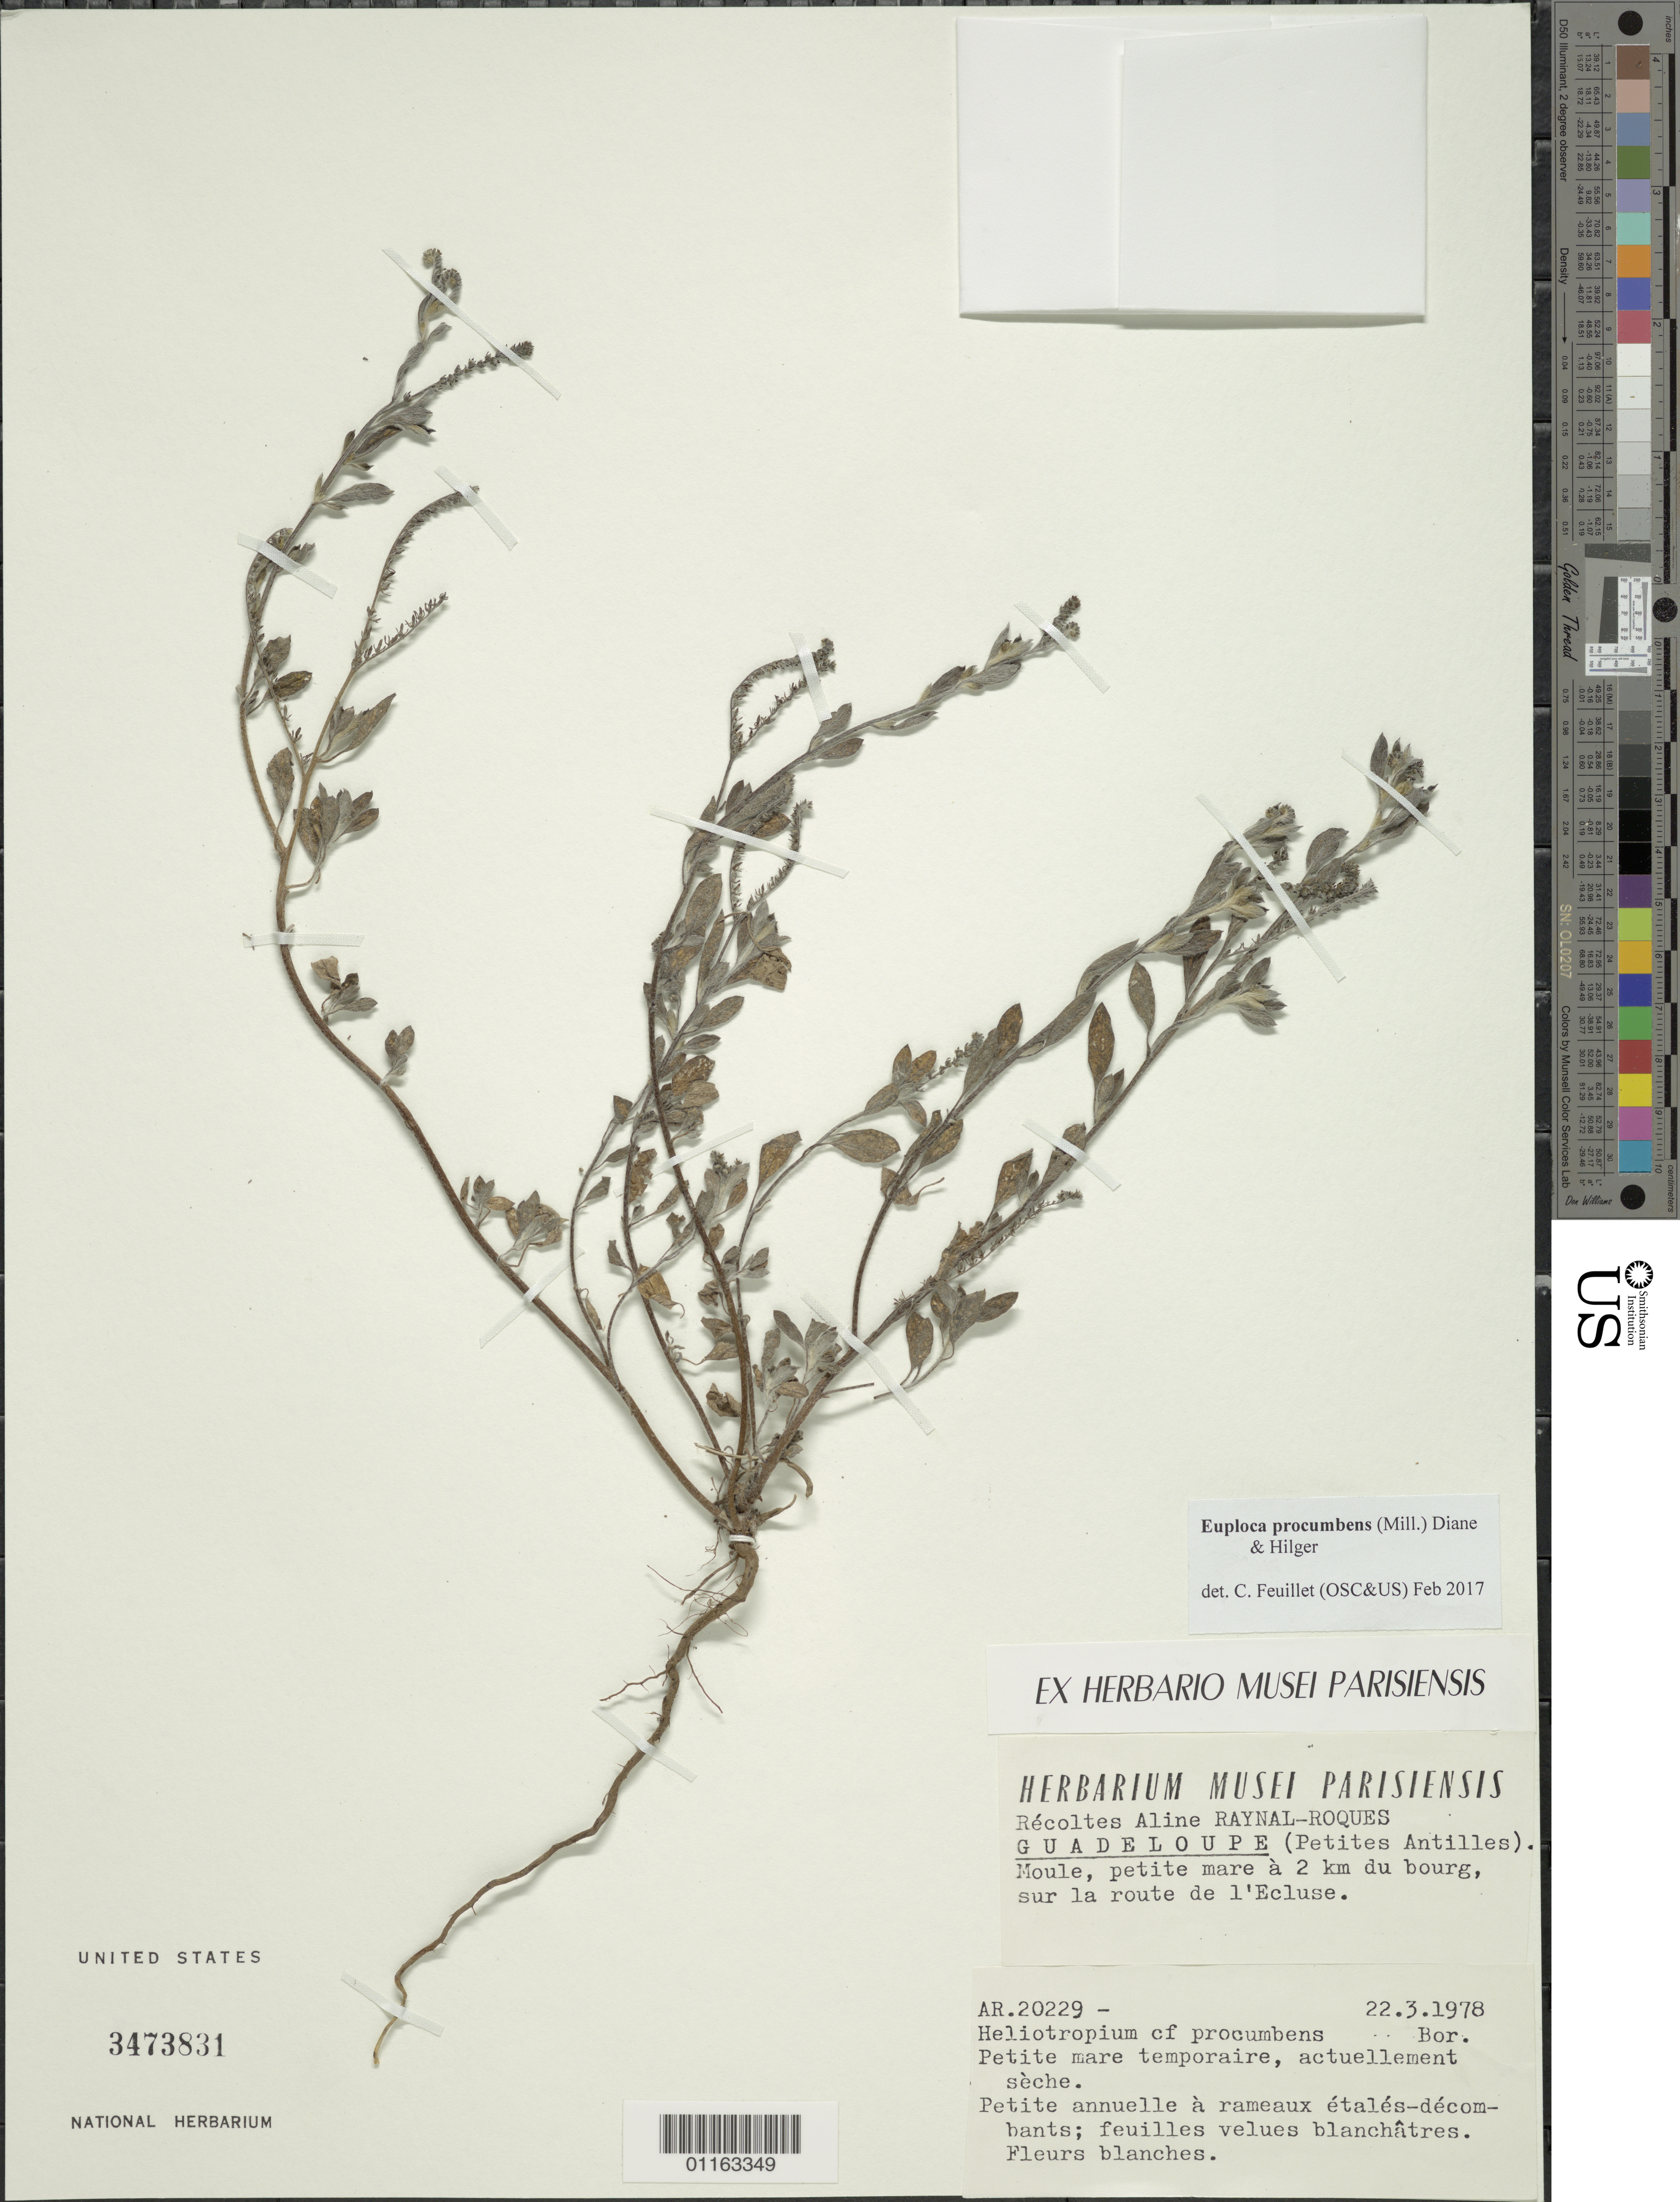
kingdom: Plantae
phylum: Tracheophyta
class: Magnoliopsida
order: Boraginales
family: Heliotropiaceae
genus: Euploca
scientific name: Euploca procumbens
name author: (Mill.) Diane & Hilger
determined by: Feuillet, C.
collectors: A. M. Raynal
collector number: AR.20229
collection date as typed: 22 Mar 1978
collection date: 1978-03-22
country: Guadeloupe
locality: Moule, 2 km. du bourg sur la route de l'Ecluse.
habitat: Petite mare temporaire, actuellement sèche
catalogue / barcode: US 3473831